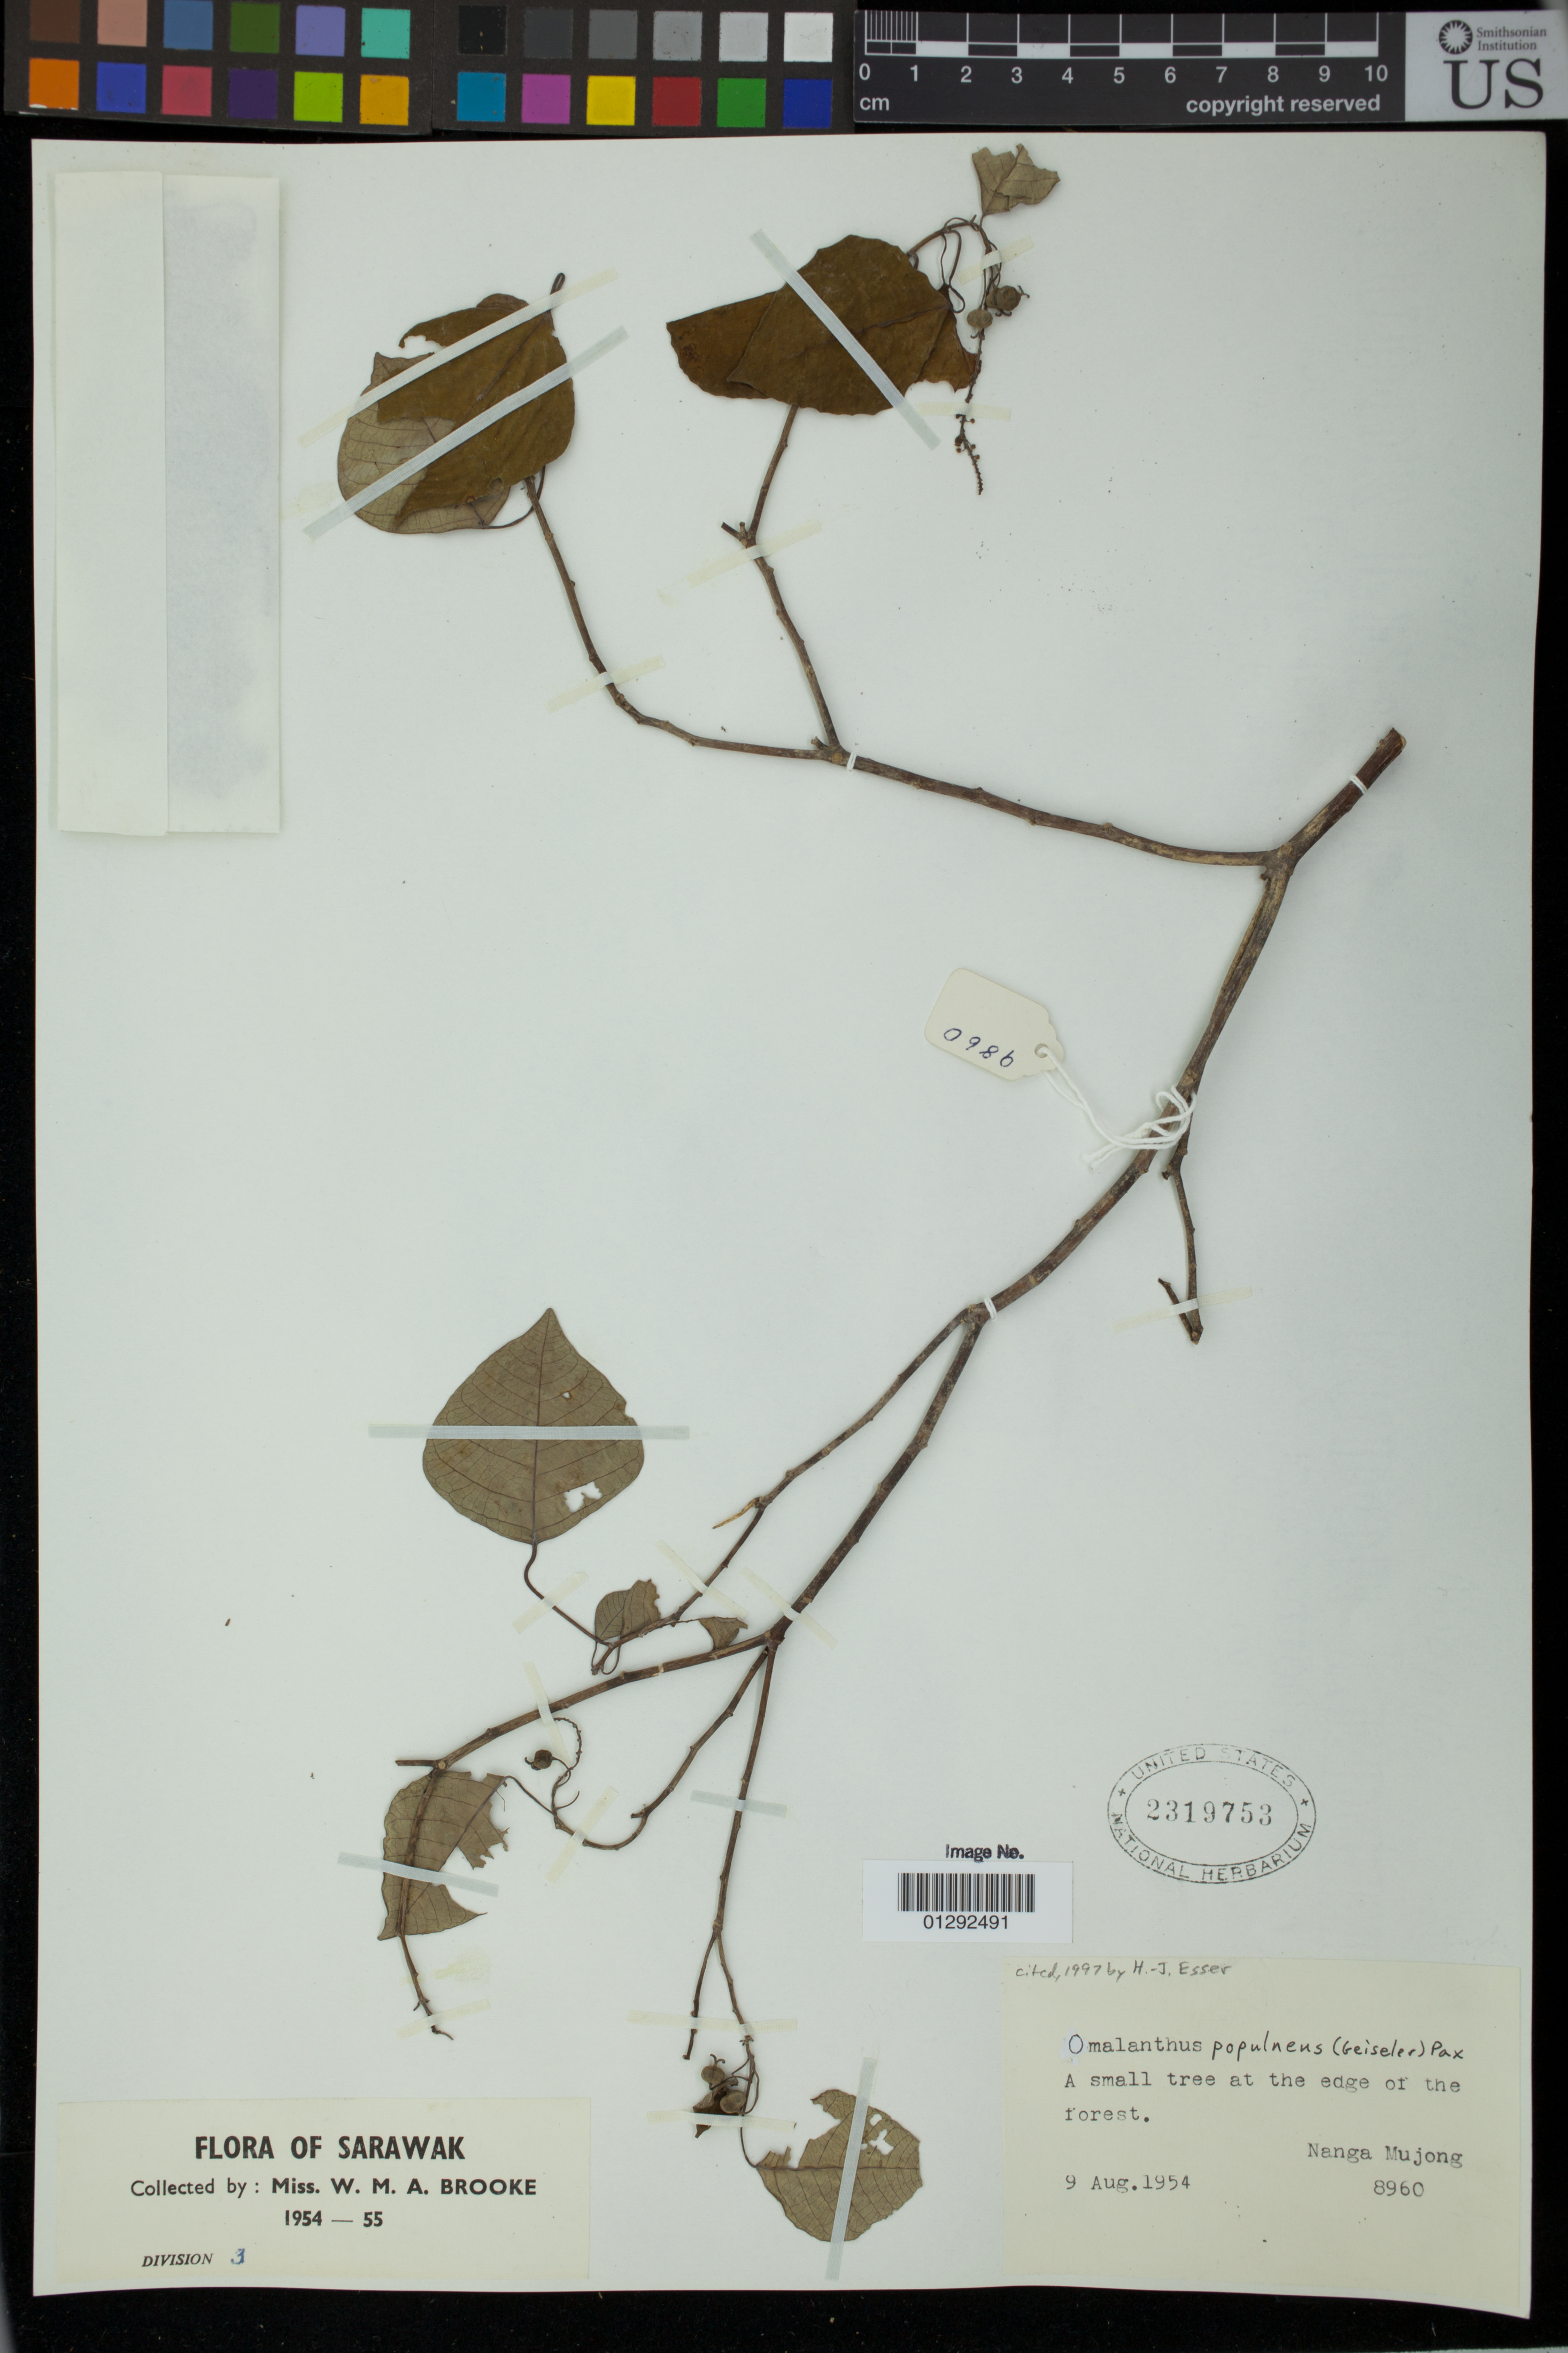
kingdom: Plantae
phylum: Tracheophyta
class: Magnoliopsida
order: Malpighiales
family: Euphorbiaceae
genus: Homalanthus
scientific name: Homalanthus populneus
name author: (Geiseler) Kuntze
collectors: W. Brooke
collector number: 8960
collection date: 1954-08-09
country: Malaysia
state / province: Sarawak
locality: Sarawak. At the edge of the rainforest.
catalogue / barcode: US 2319753